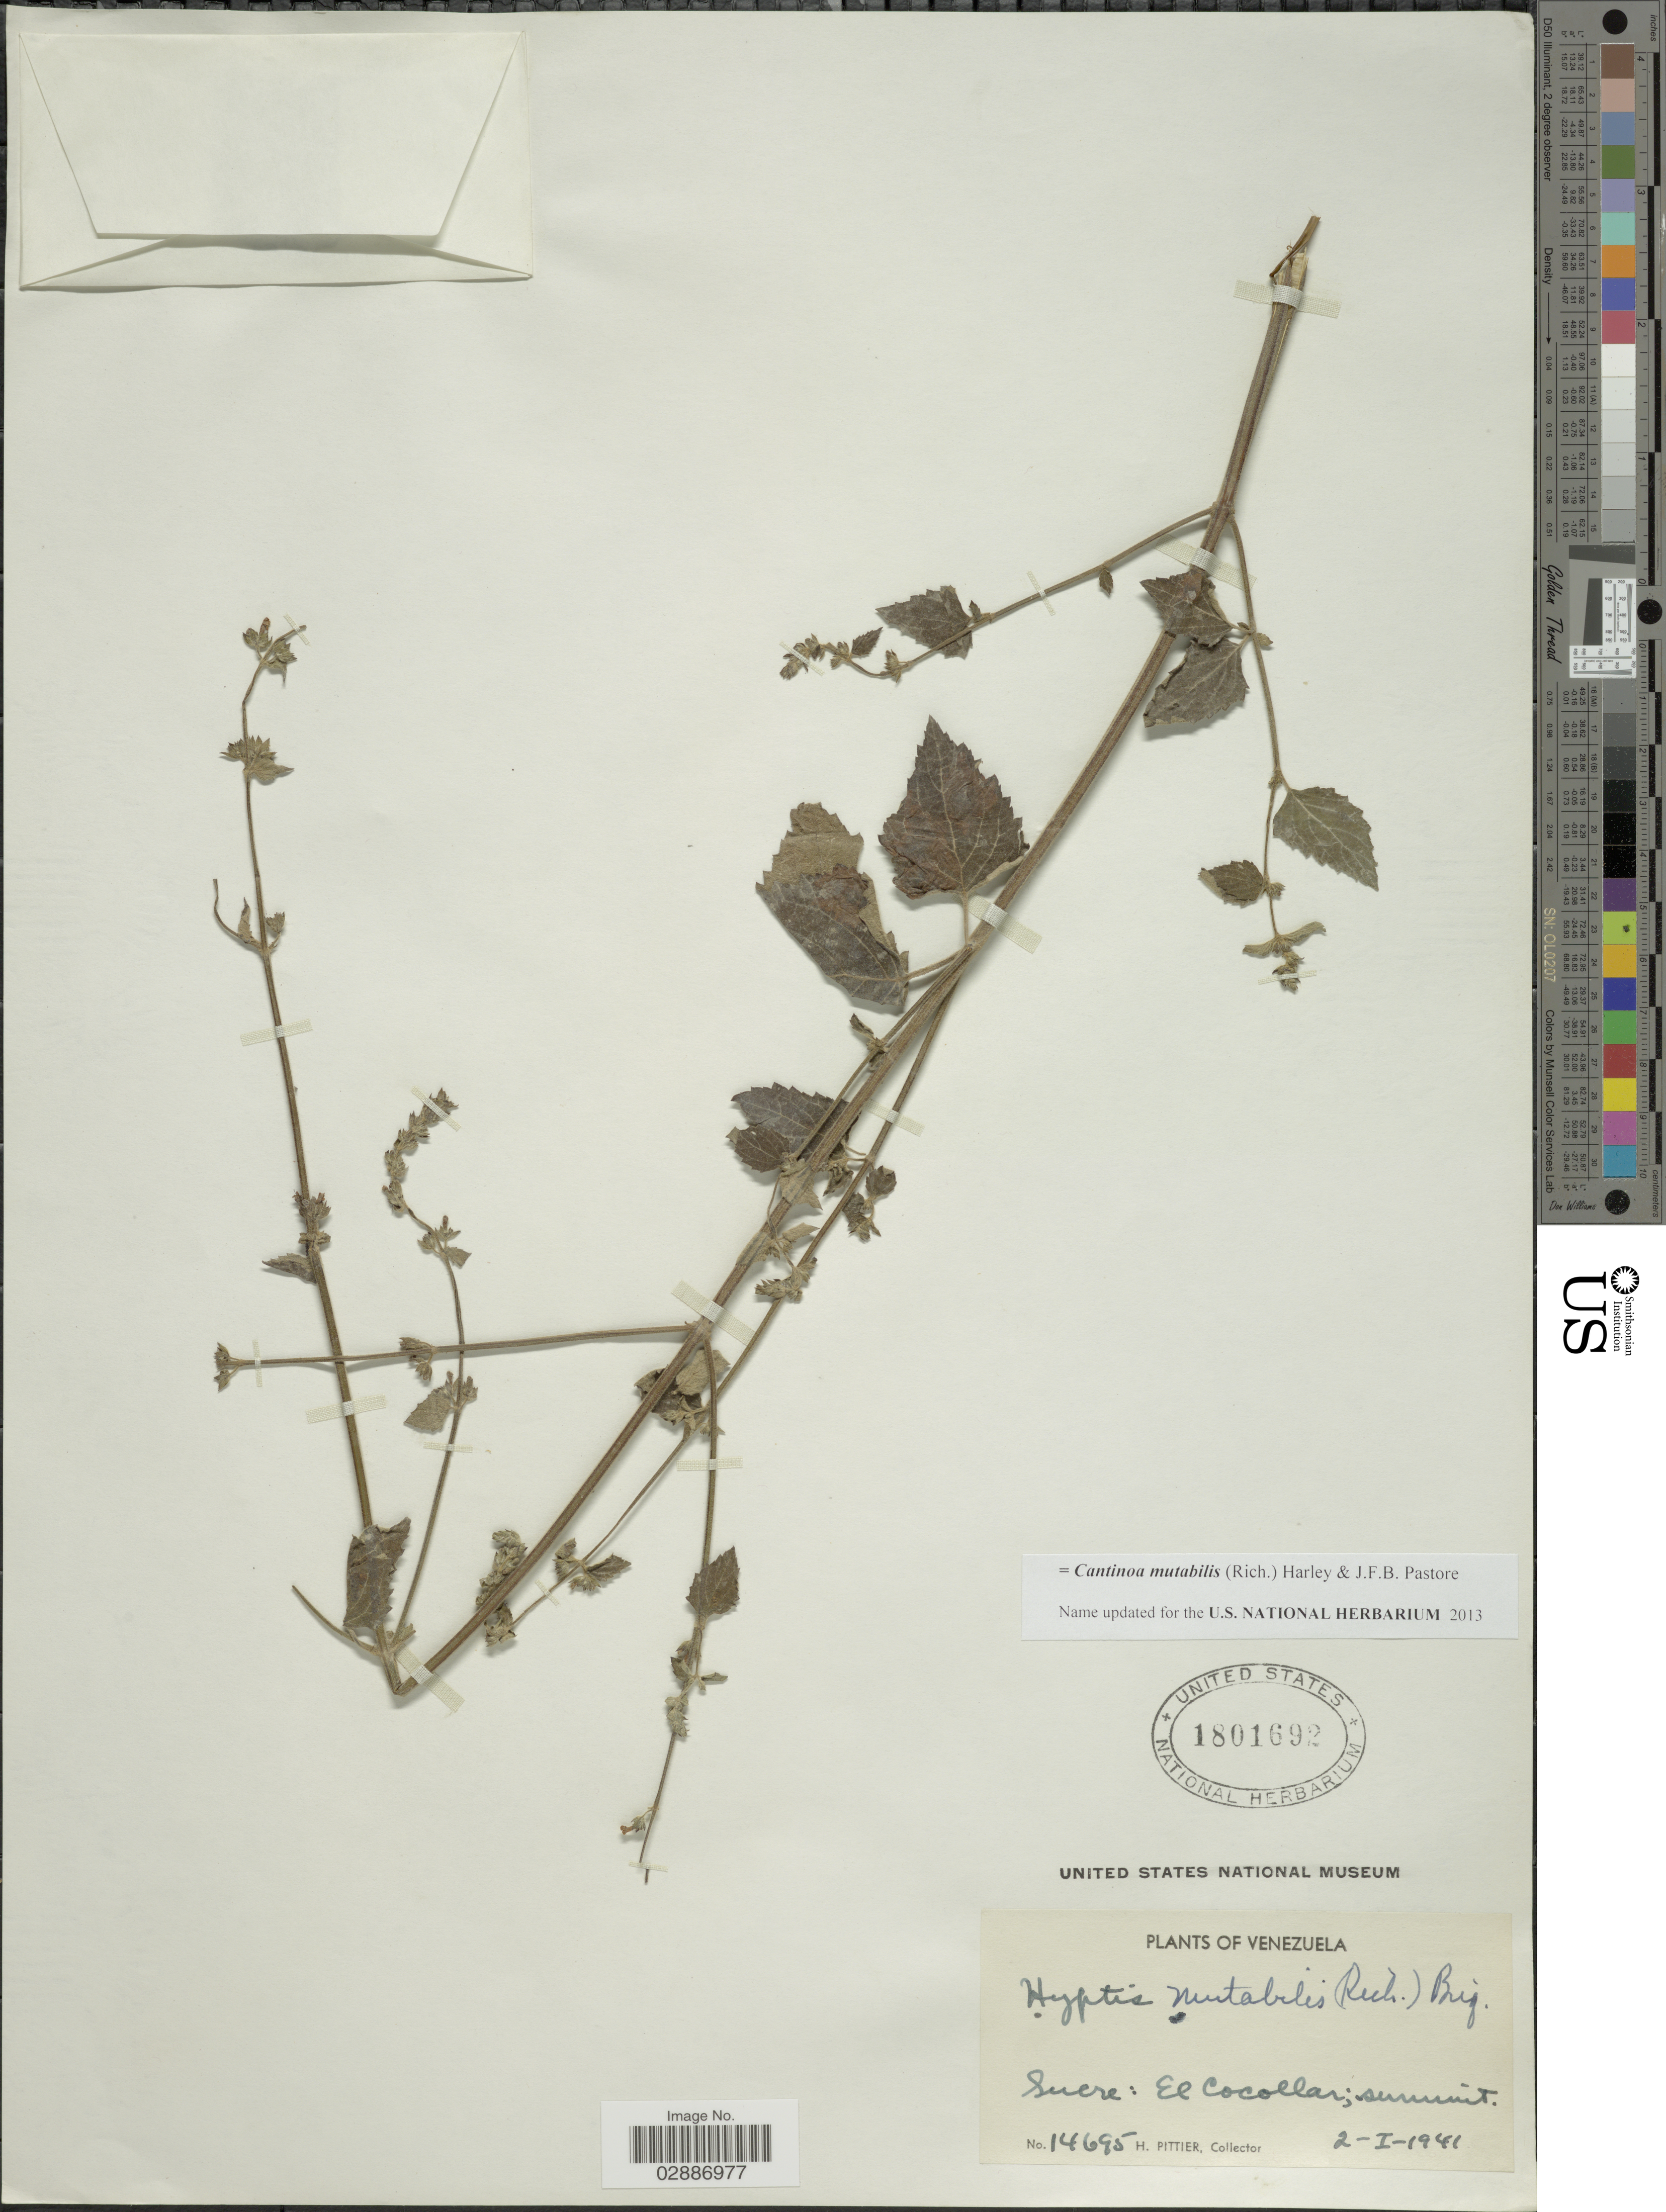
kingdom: Plantae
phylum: Tracheophyta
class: Magnoliopsida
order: Lamiales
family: Lamiaceae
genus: Cantinoa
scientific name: Cantinoa mutabilis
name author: (Epling) Harley & J.F.B. Pastore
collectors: H. F. Pittier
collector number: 14695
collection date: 1941-01-02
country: Venezuela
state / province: Sucre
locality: Sucre: El Cocollar.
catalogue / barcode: US 1801692